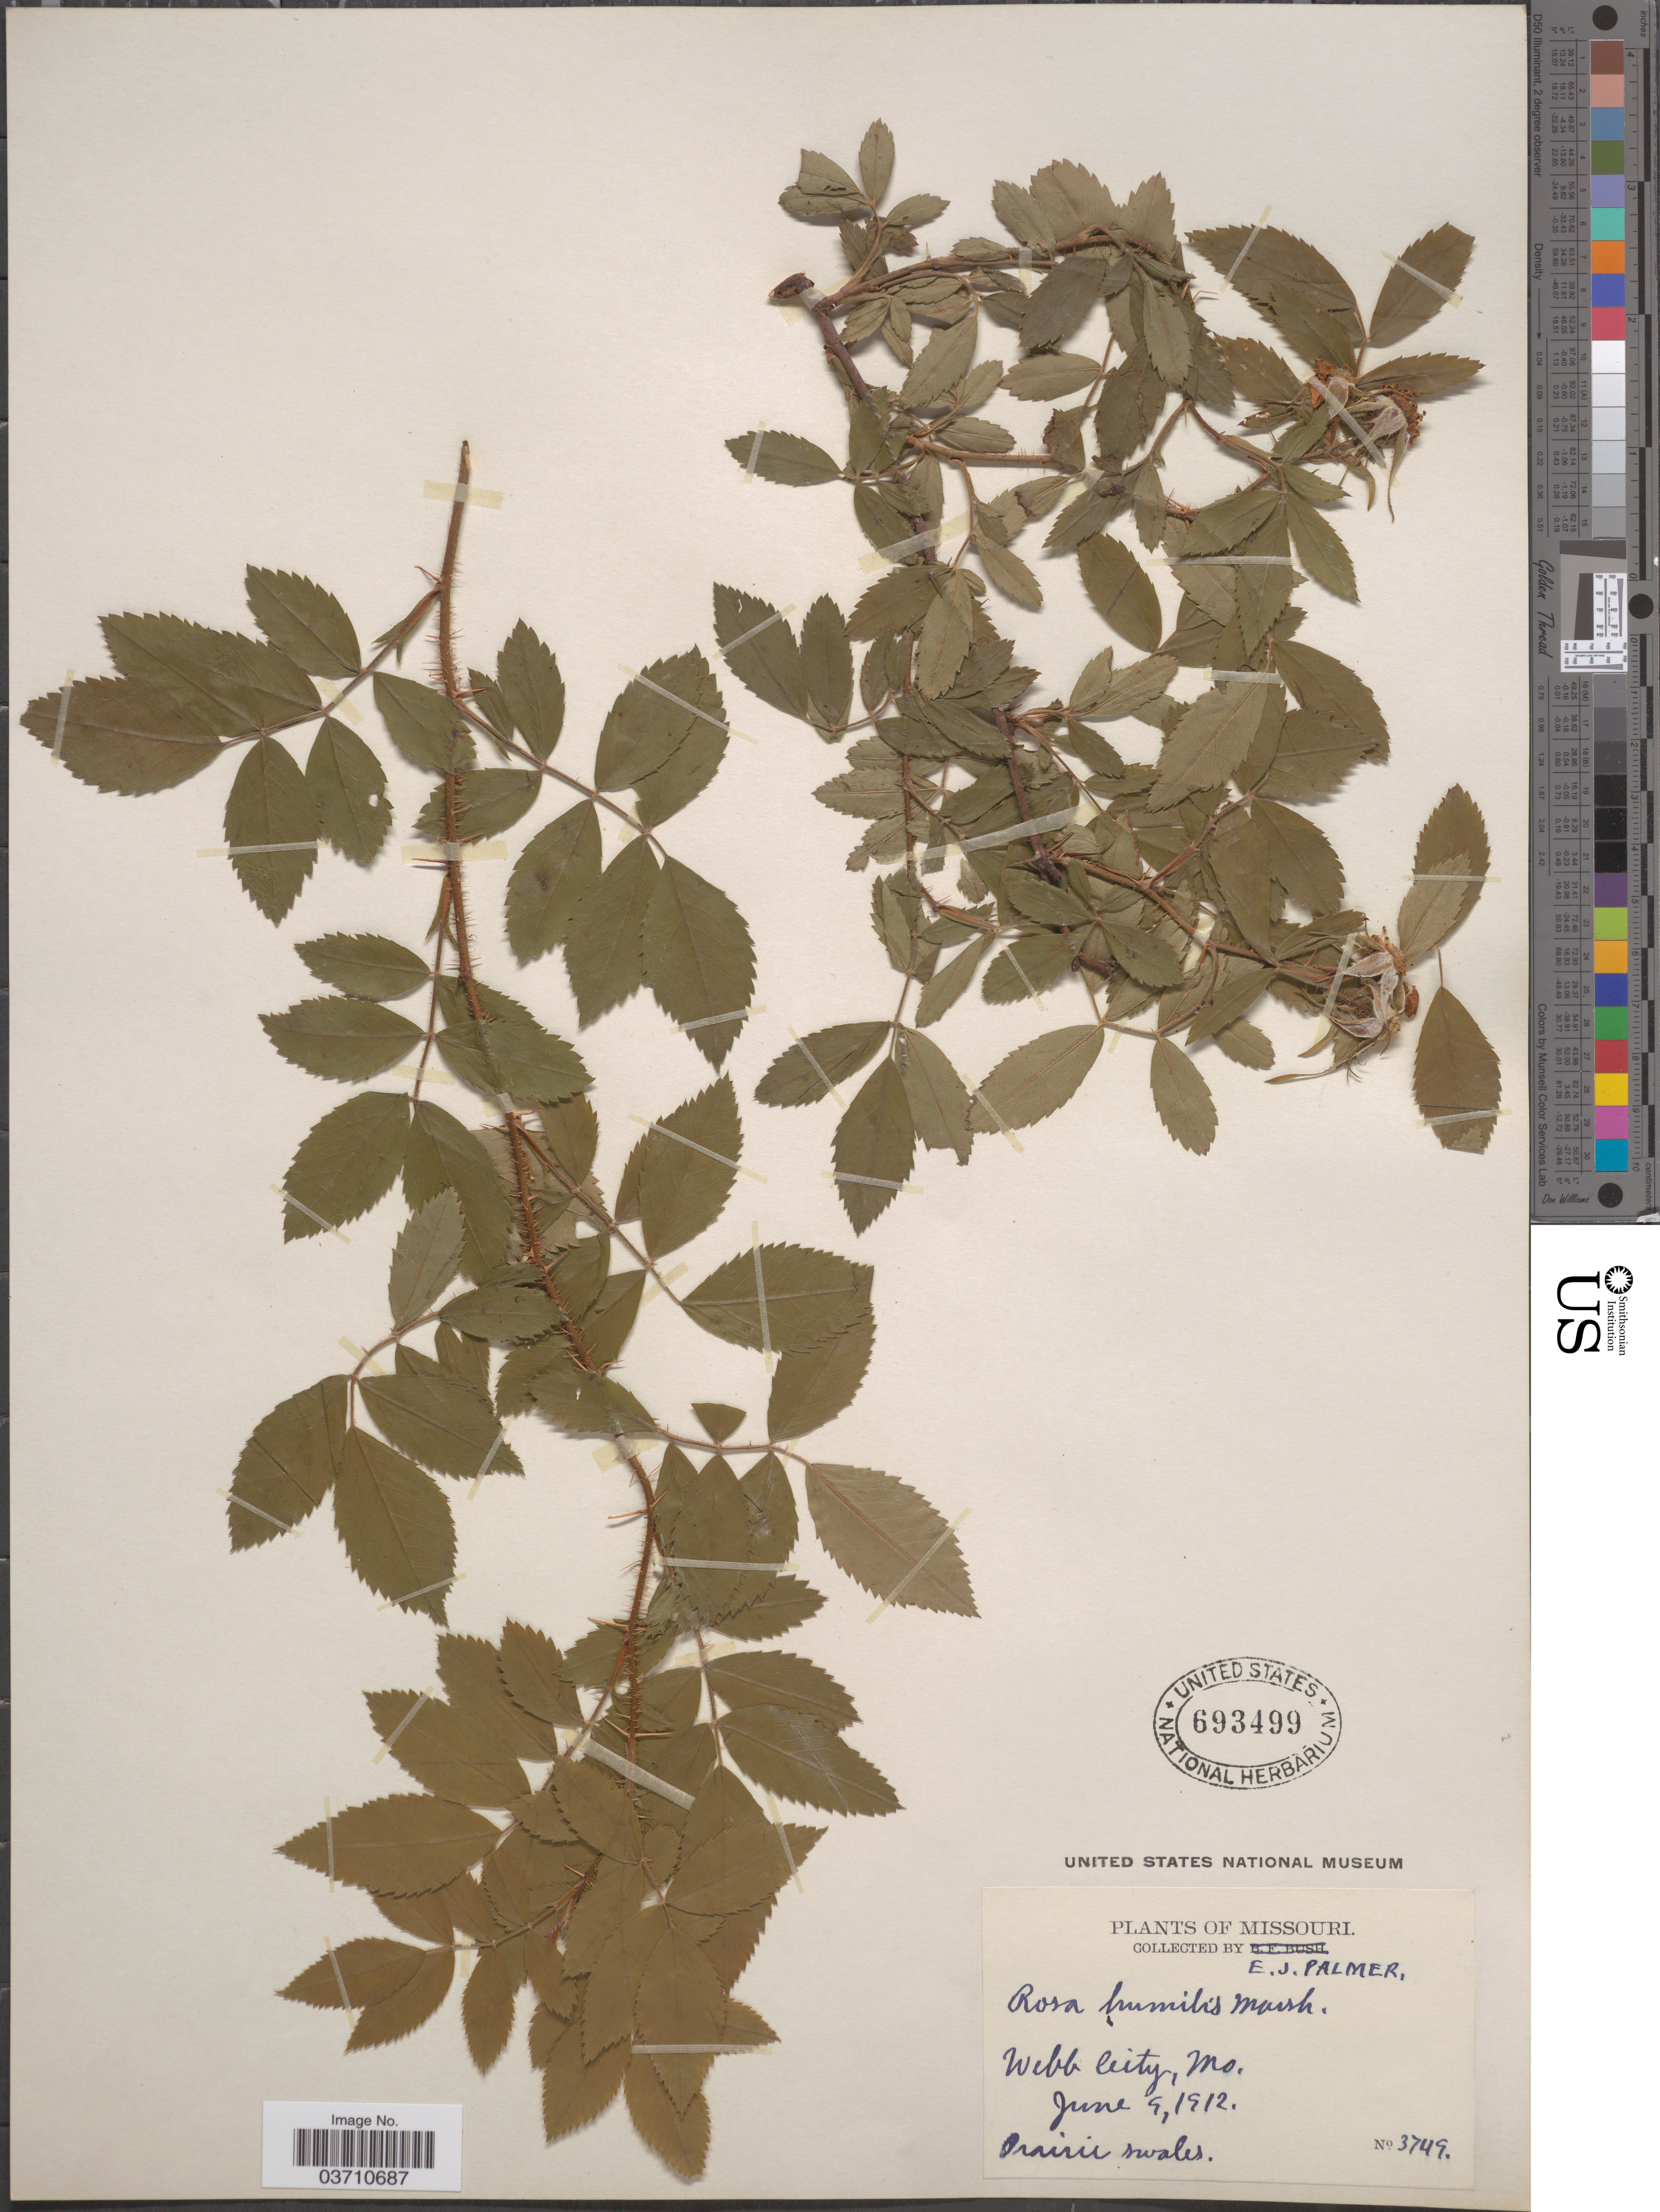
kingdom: Plantae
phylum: Tracheophyta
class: Magnoliopsida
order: Rosales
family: Rosaceae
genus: Rosa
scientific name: Rosa carolina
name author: L.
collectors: E. J. Palmer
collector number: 3749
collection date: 1912-06-09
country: United States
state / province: Missouri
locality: Webb City.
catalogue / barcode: US 693499